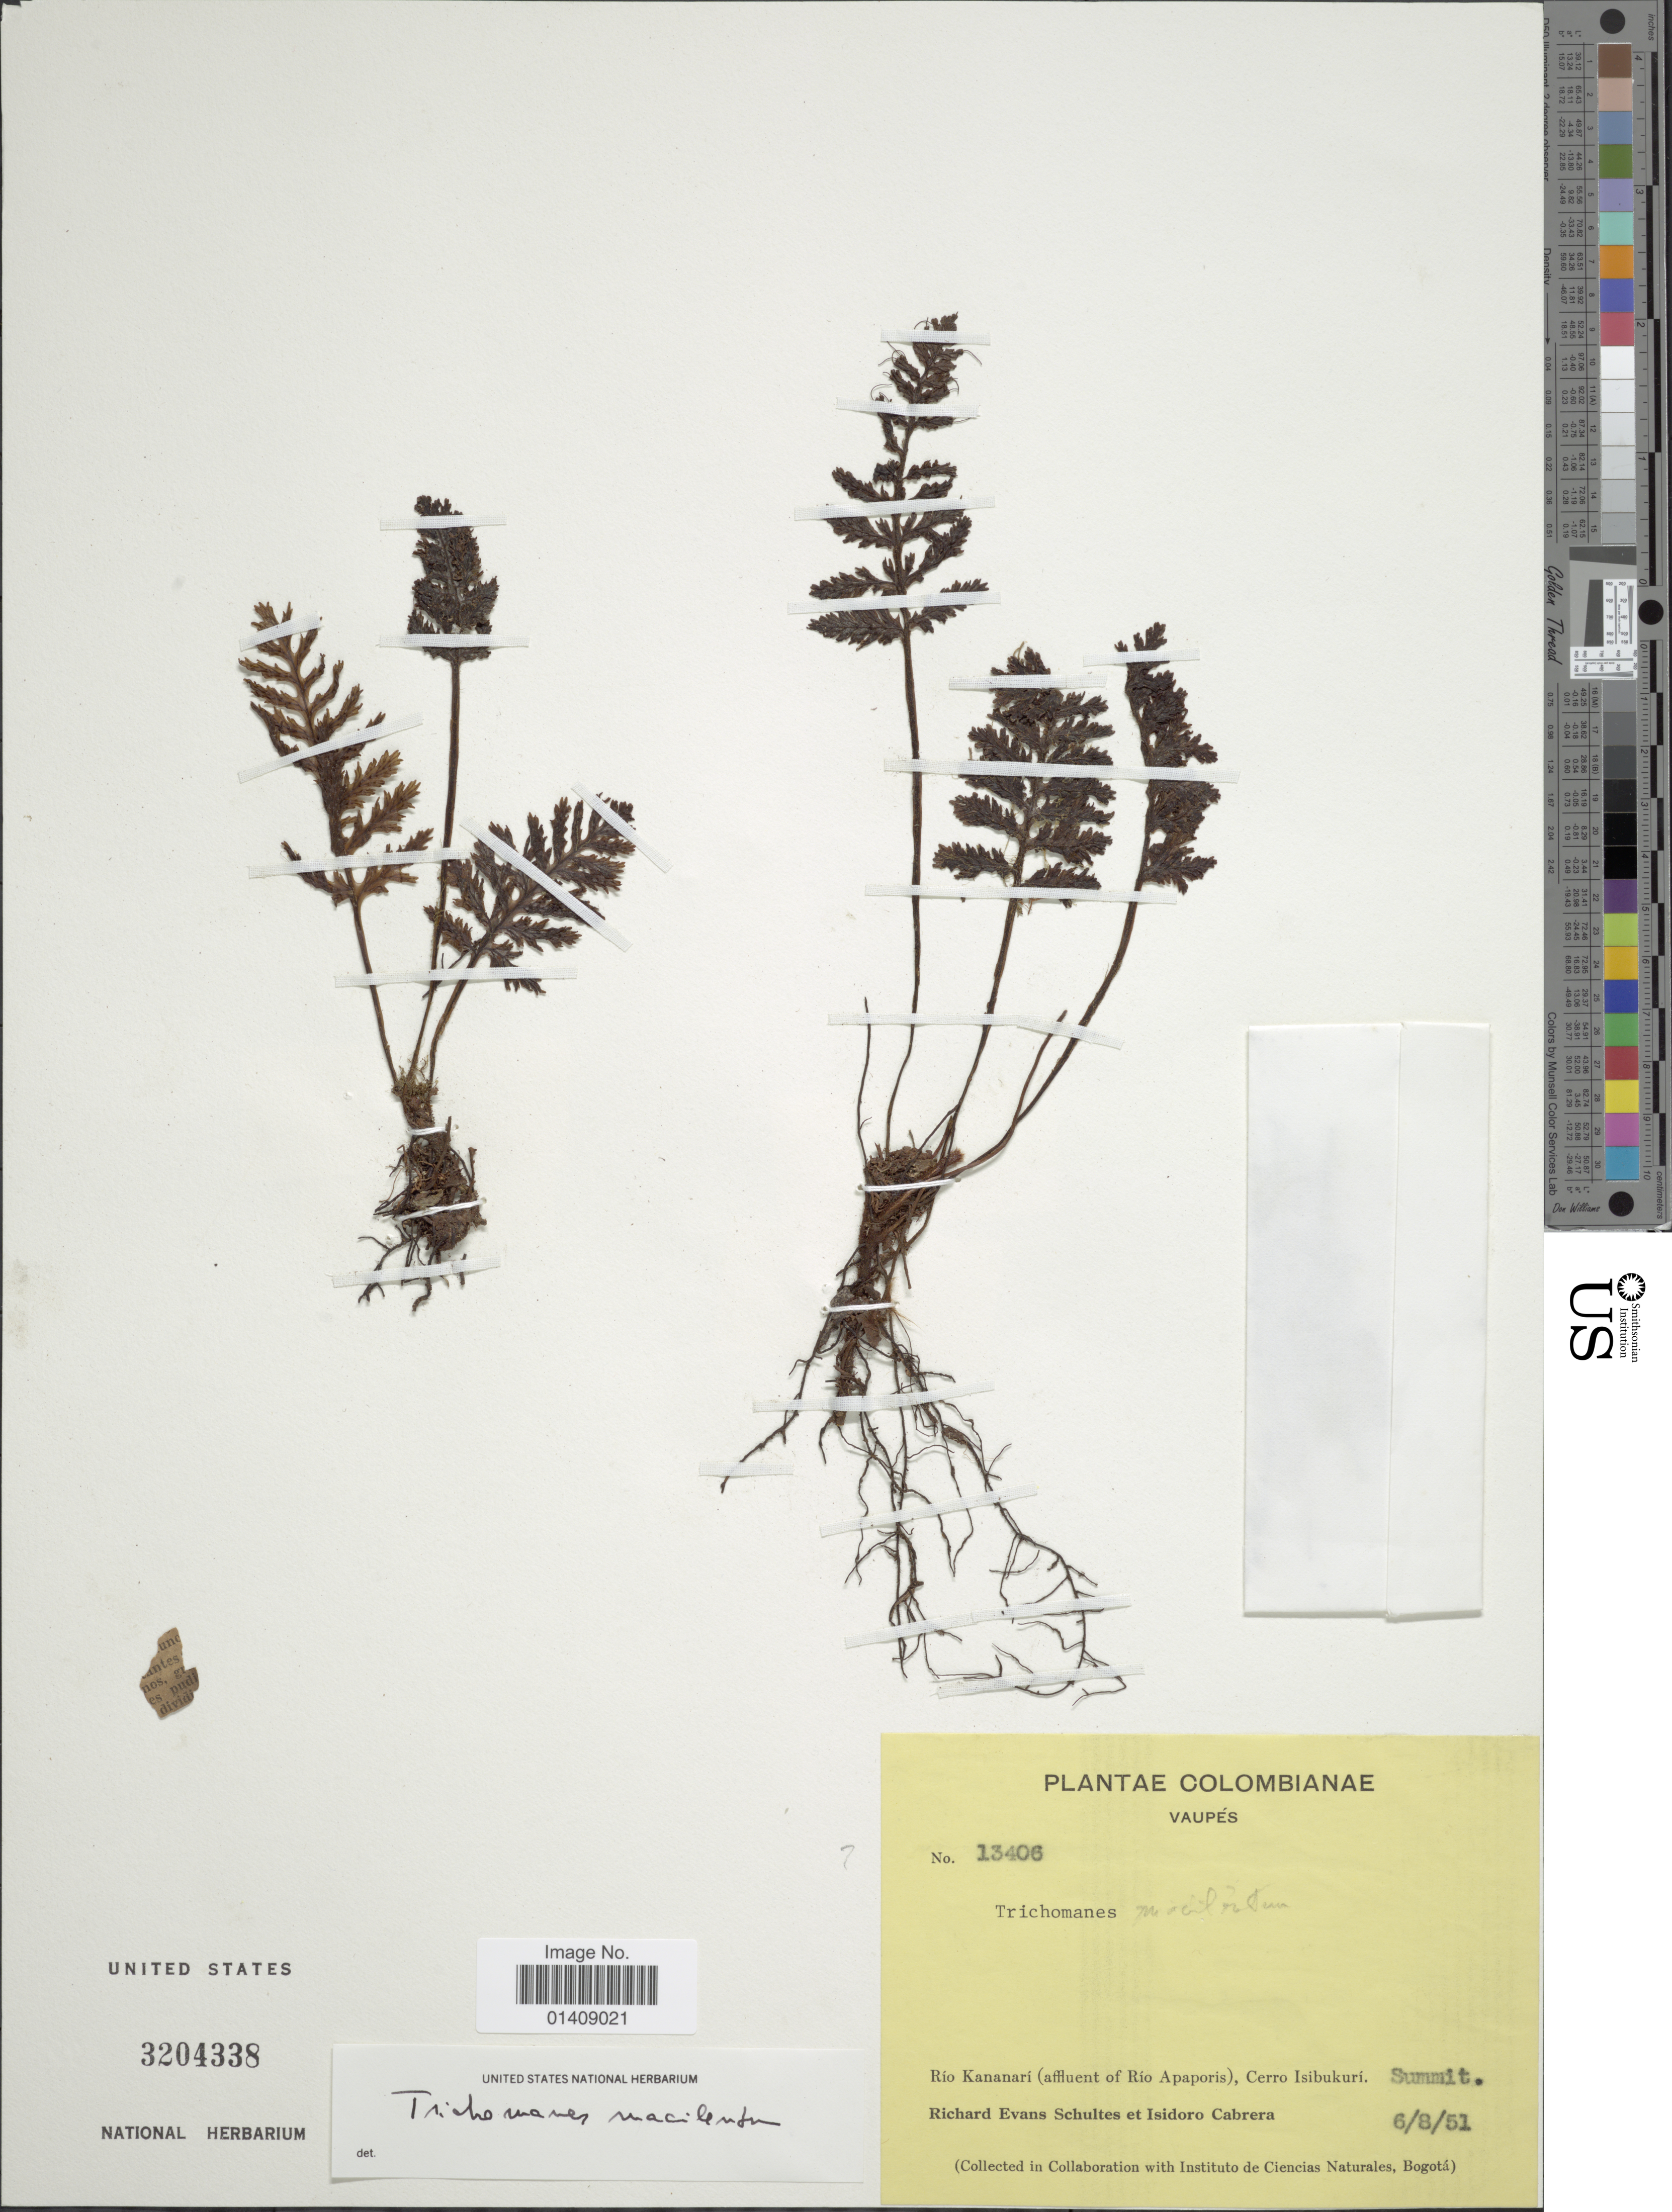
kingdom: Plantae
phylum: Tracheophyta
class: Polypodiopsida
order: Hymenophyllales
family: Hymenophyllaceae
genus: Trichomanes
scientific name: Trichomanes macilentum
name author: Bosch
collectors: R. E. Schultes & I. Cabrera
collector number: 13406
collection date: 1951-08-06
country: Colombia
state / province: Vaupés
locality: Rio Kananarí (affluent of Rio Apaporis), Cerro Isibukurí.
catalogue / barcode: US 3204338